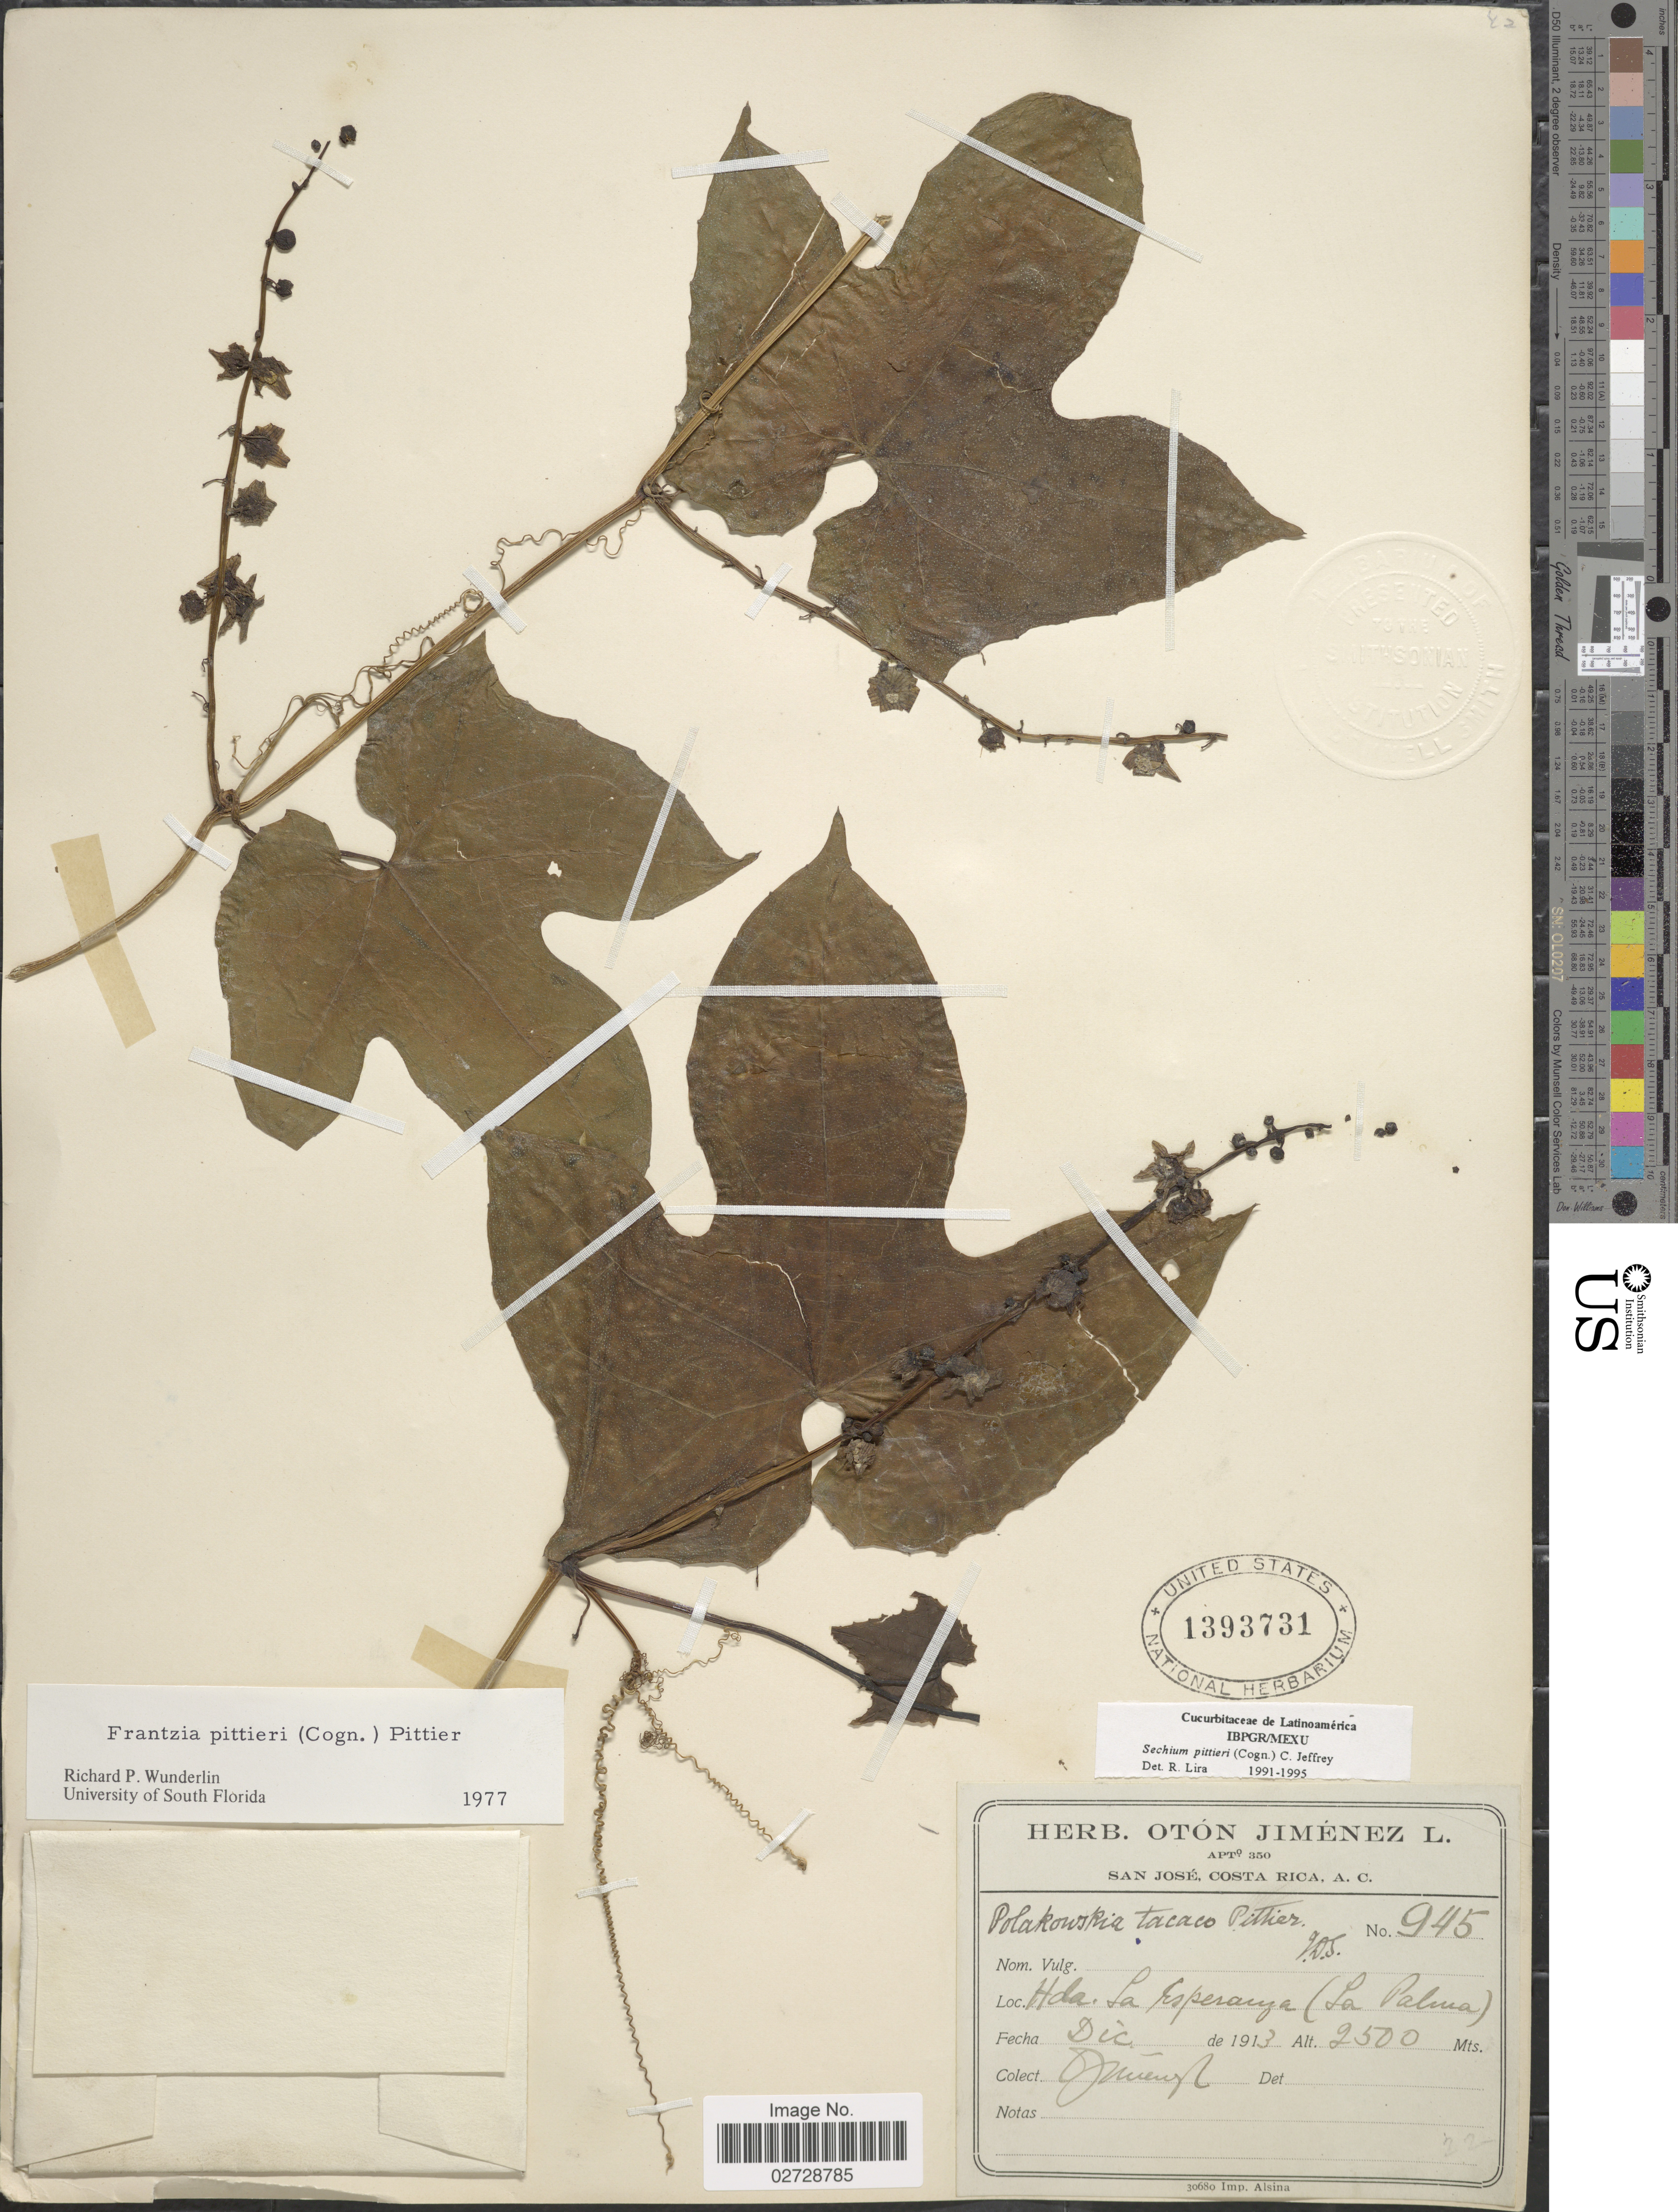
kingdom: Plantae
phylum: Tracheophyta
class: Magnoliopsida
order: Cucurbitales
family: Cucurbitaceae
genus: Sechium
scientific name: Sechium pittieri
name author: (Cogn.) C. Jeffrey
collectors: O. Jiménez L.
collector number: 945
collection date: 1913-12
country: Spain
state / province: Canarias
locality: Hda. La Esperanza (La Palma).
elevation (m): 2500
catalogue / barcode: US 1393731